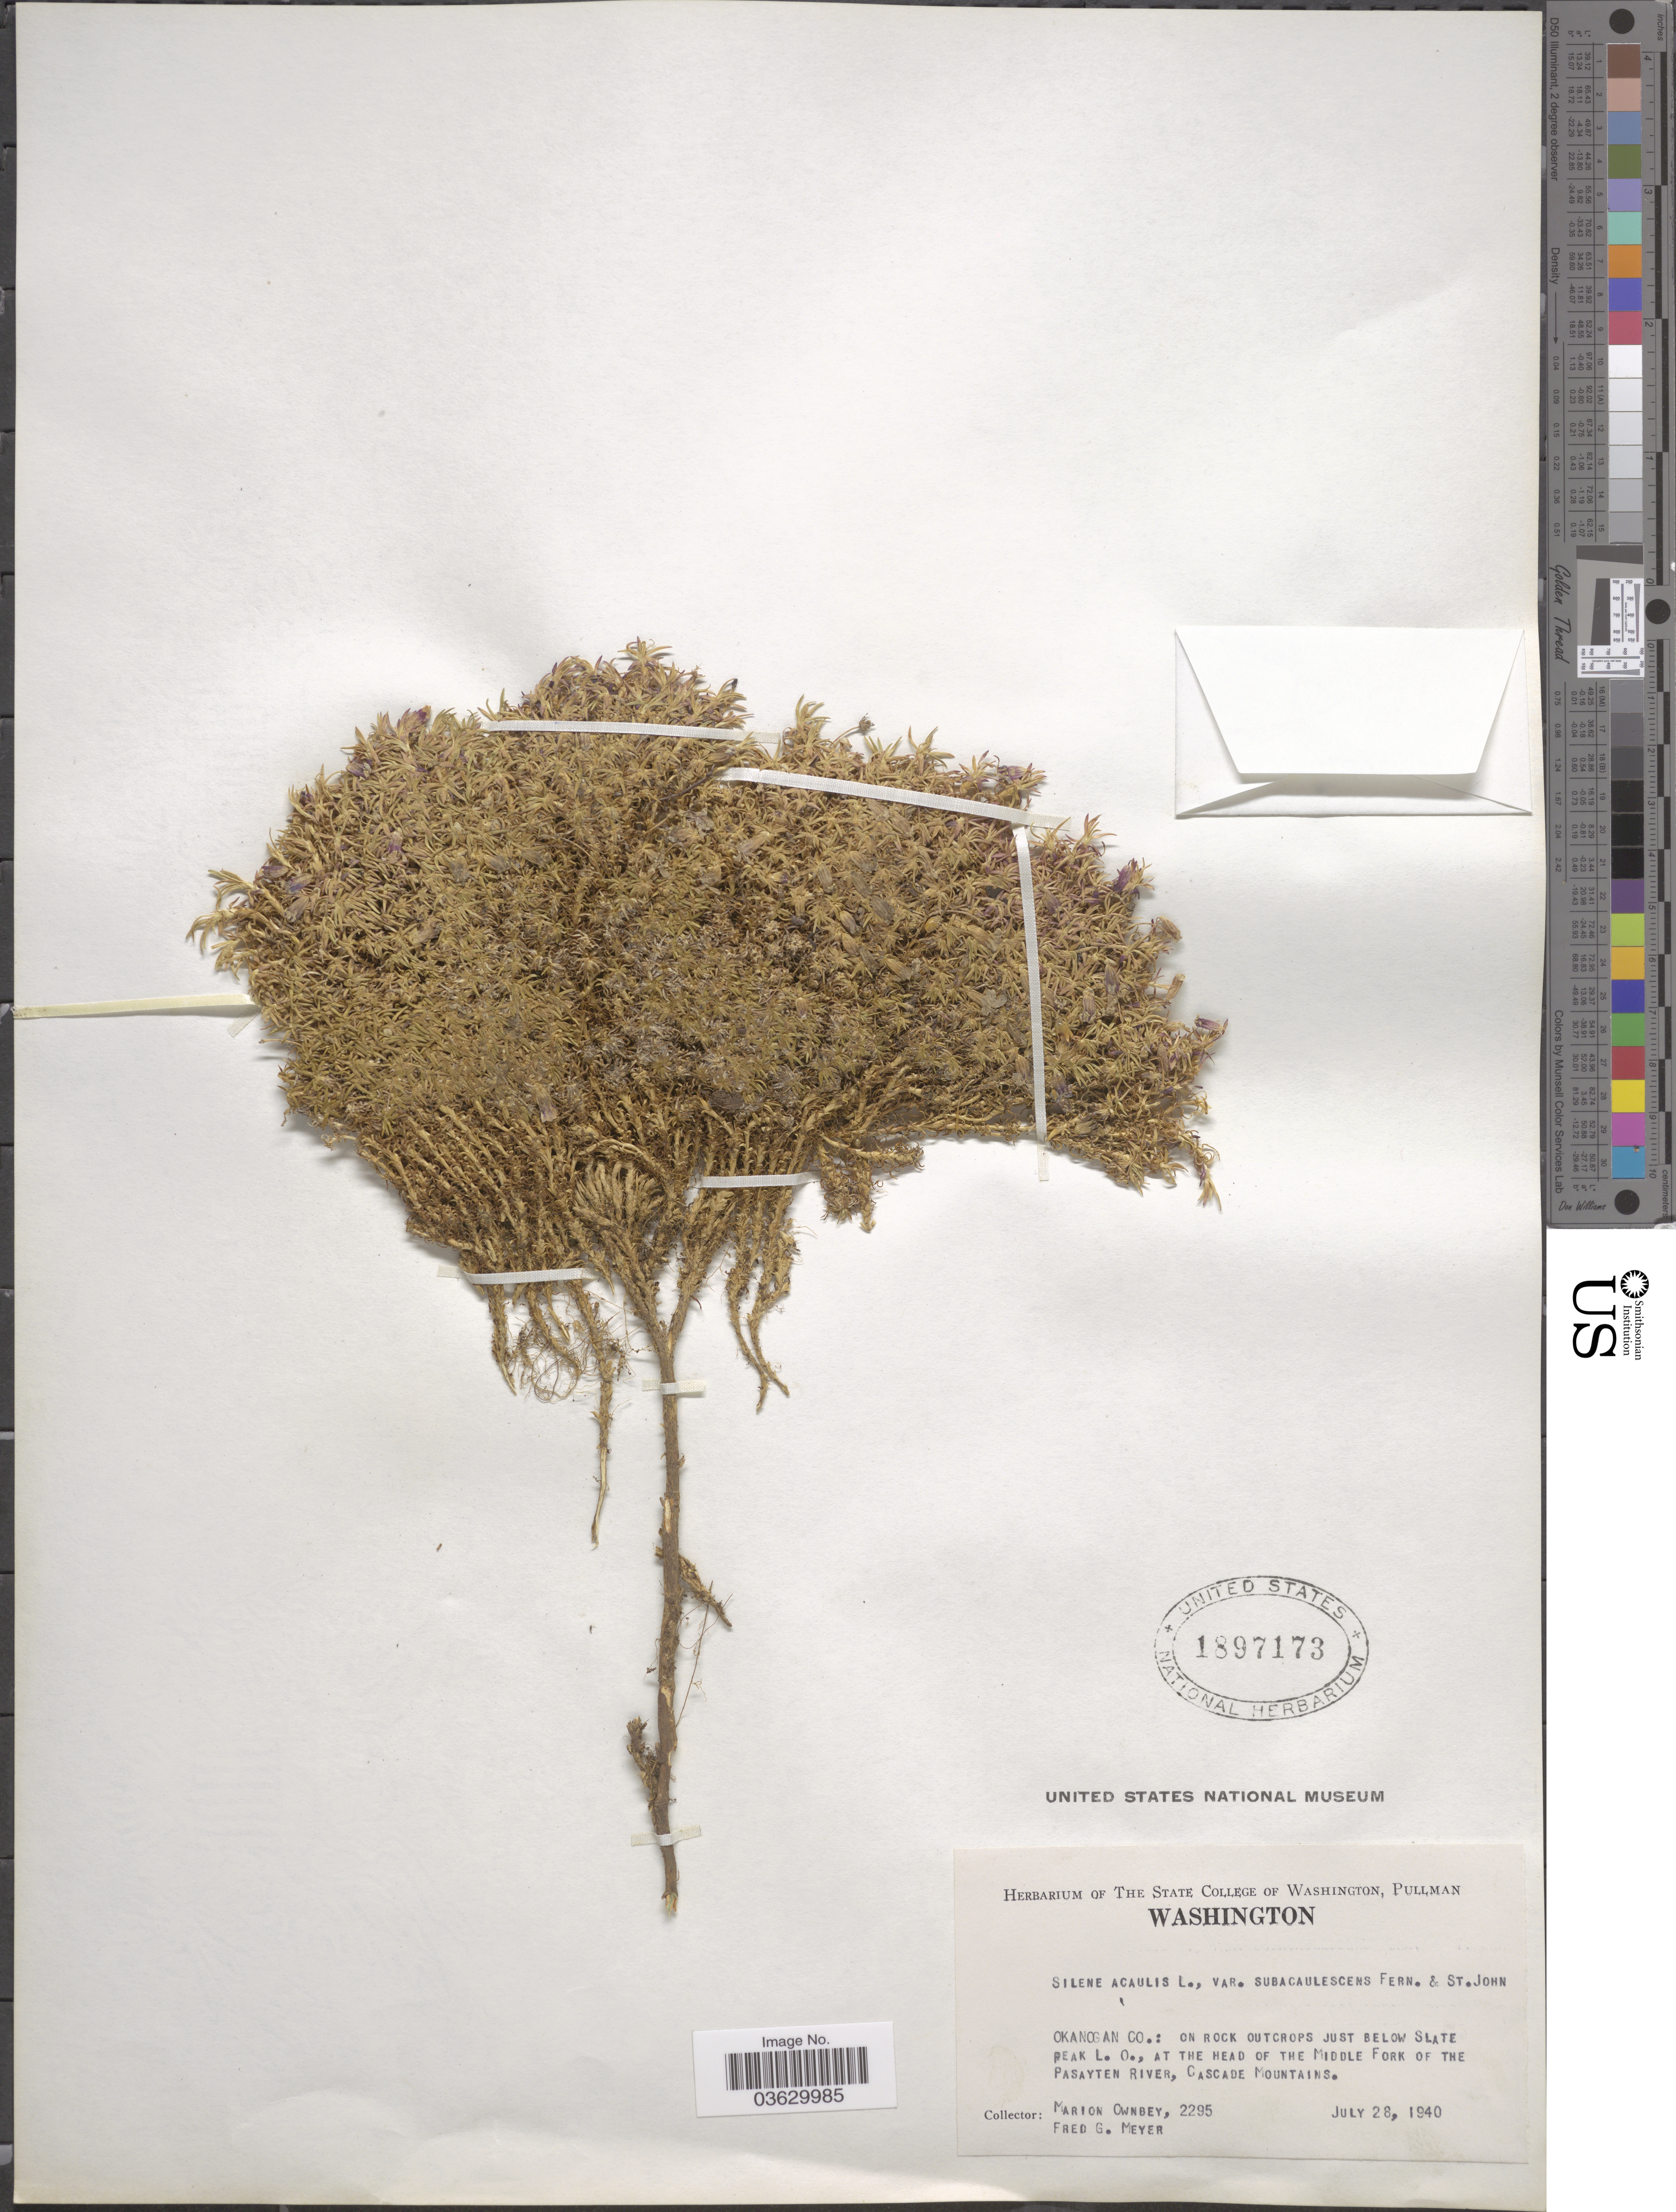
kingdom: Plantae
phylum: Tracheophyta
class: Magnoliopsida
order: Caryophyllales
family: Caryophyllaceae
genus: Silene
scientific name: Silene acaulis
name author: (L.) Jacq.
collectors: M. Ownbey & F. Meyer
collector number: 2295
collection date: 1940-07-28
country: United States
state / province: Washington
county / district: Okanogan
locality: Okanogan Co.: just below Slate Peak L. O., at the head of the Middle Fork of the Pasayten River, Cascade Mountains.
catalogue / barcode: US 1897173